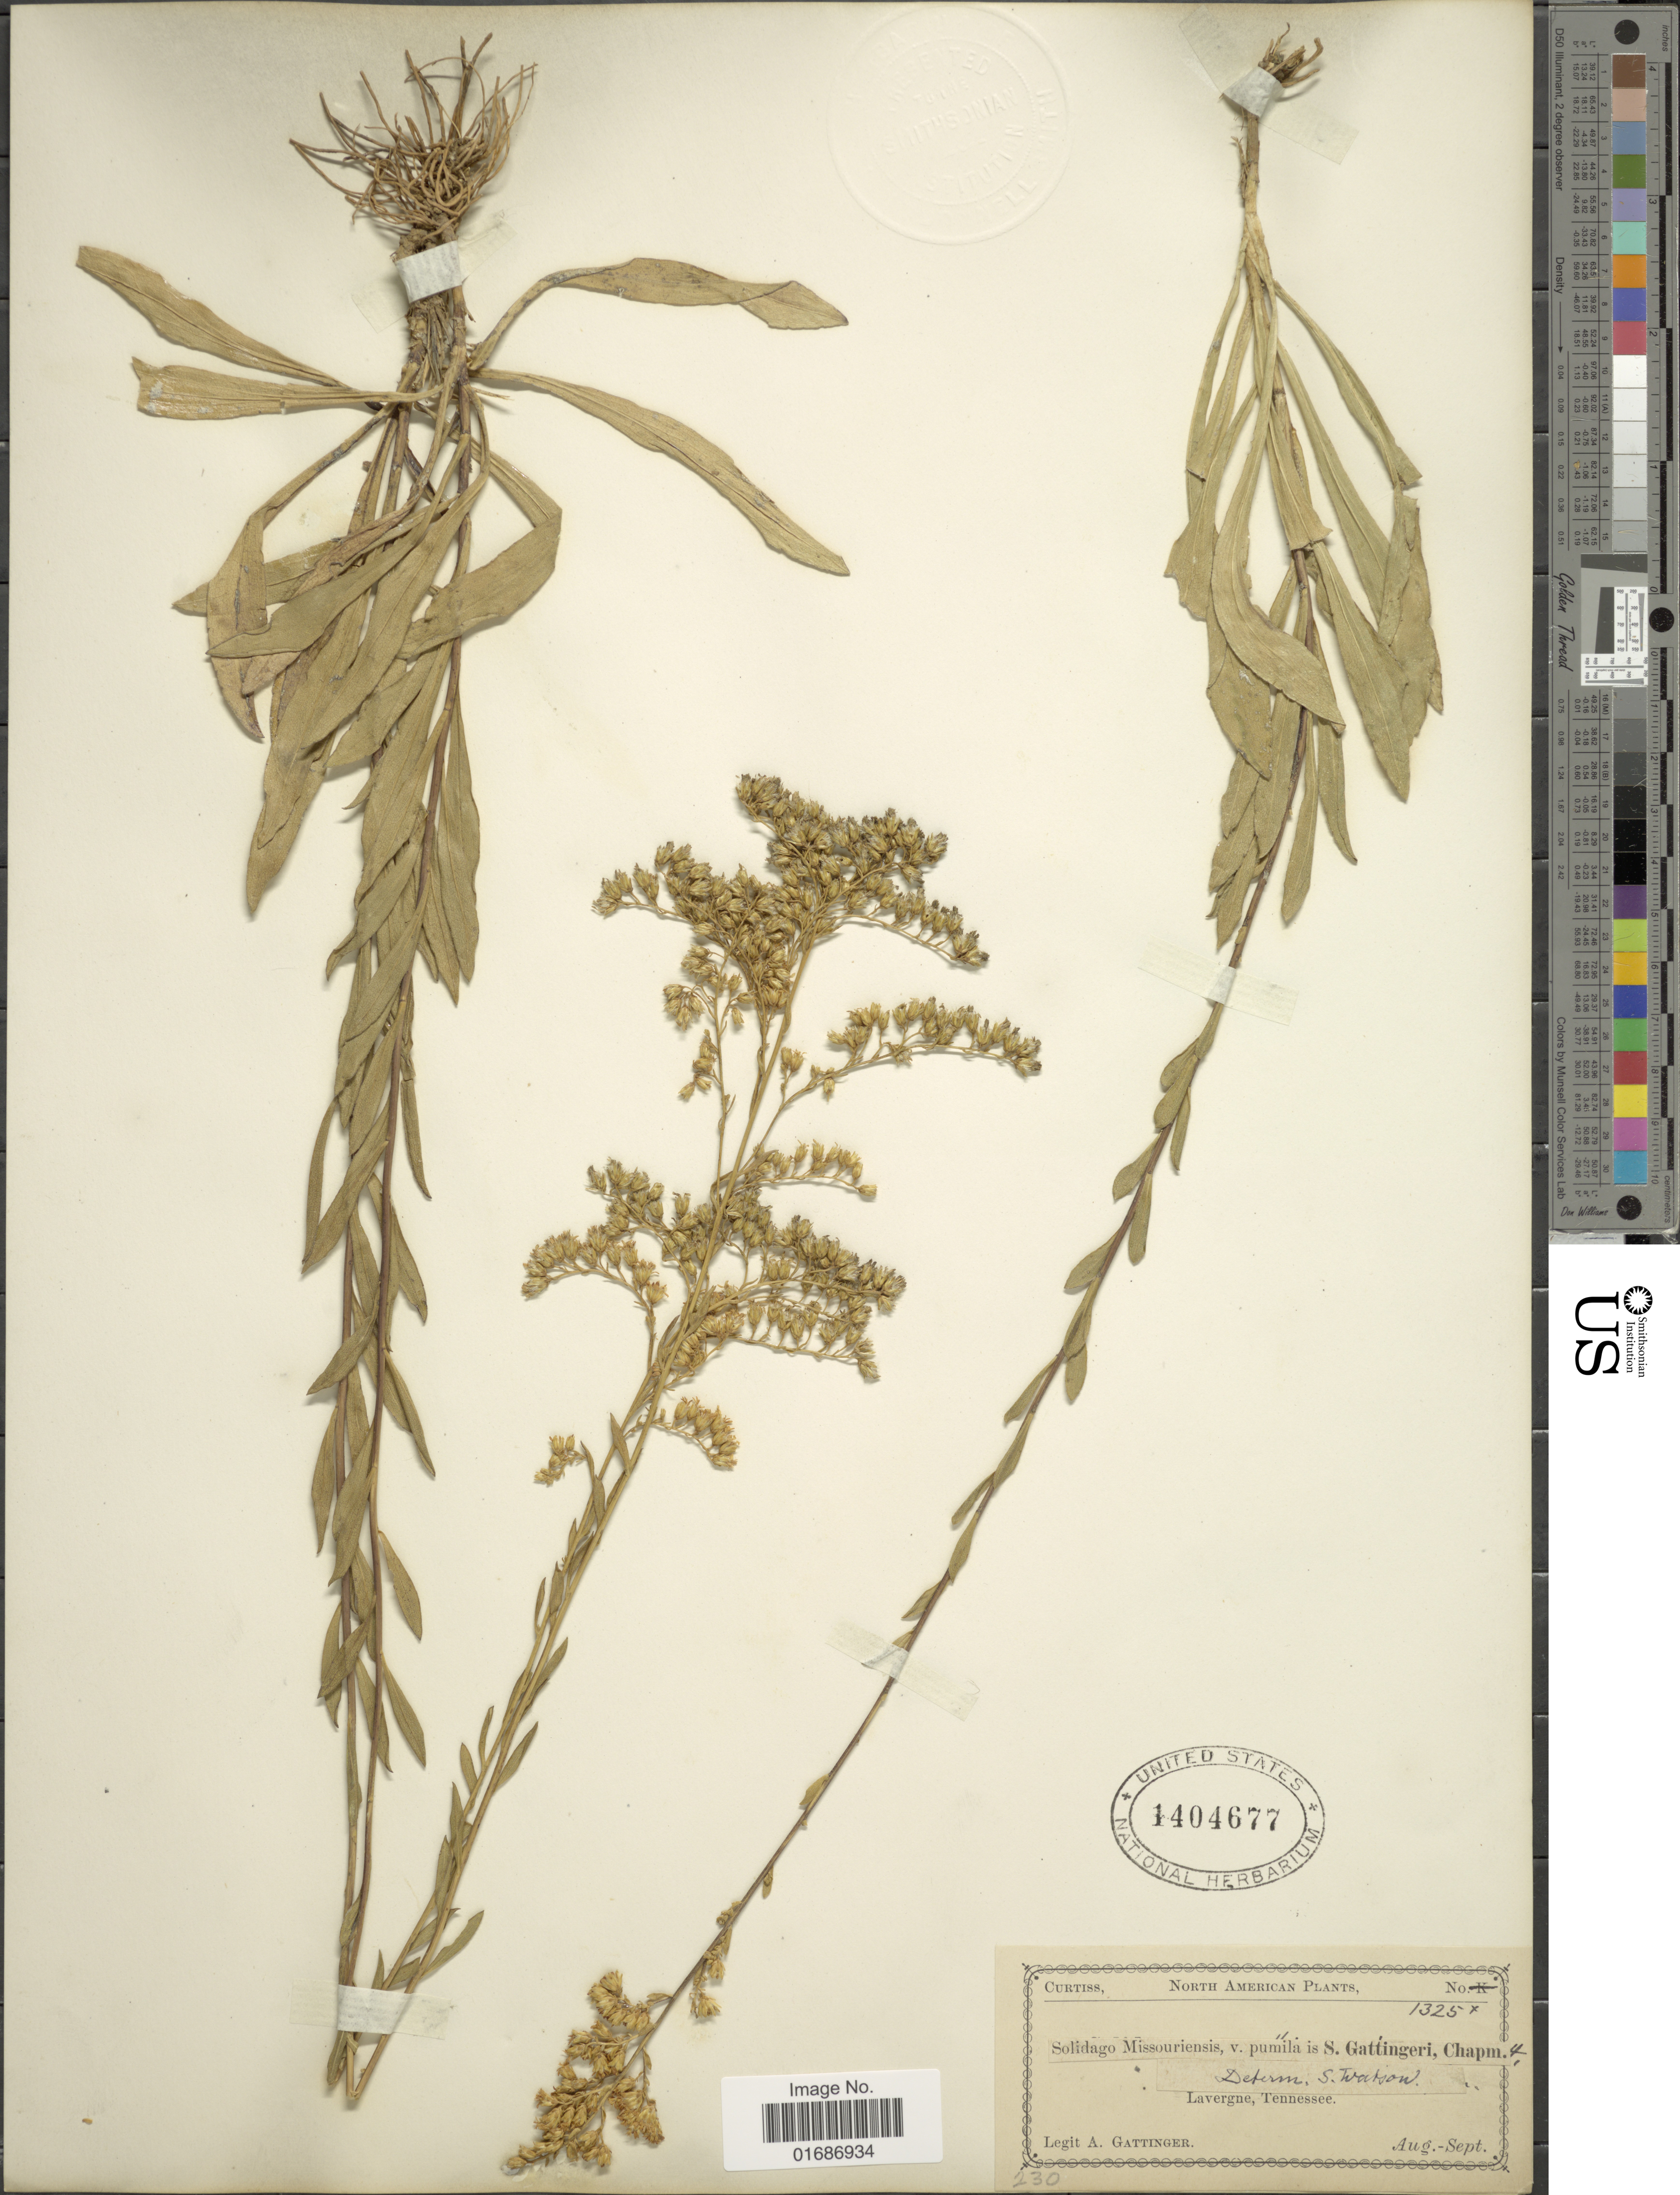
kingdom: Plantae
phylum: Tracheophyta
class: Magnoliopsida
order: Asterales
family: Asteraceae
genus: Solidago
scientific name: Solidago gattingeri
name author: Chapman ex A. Gray & et al. in A. Gray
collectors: A. Gattinger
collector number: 1325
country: United States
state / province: Tennessee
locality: Lavergne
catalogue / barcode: US 1404677